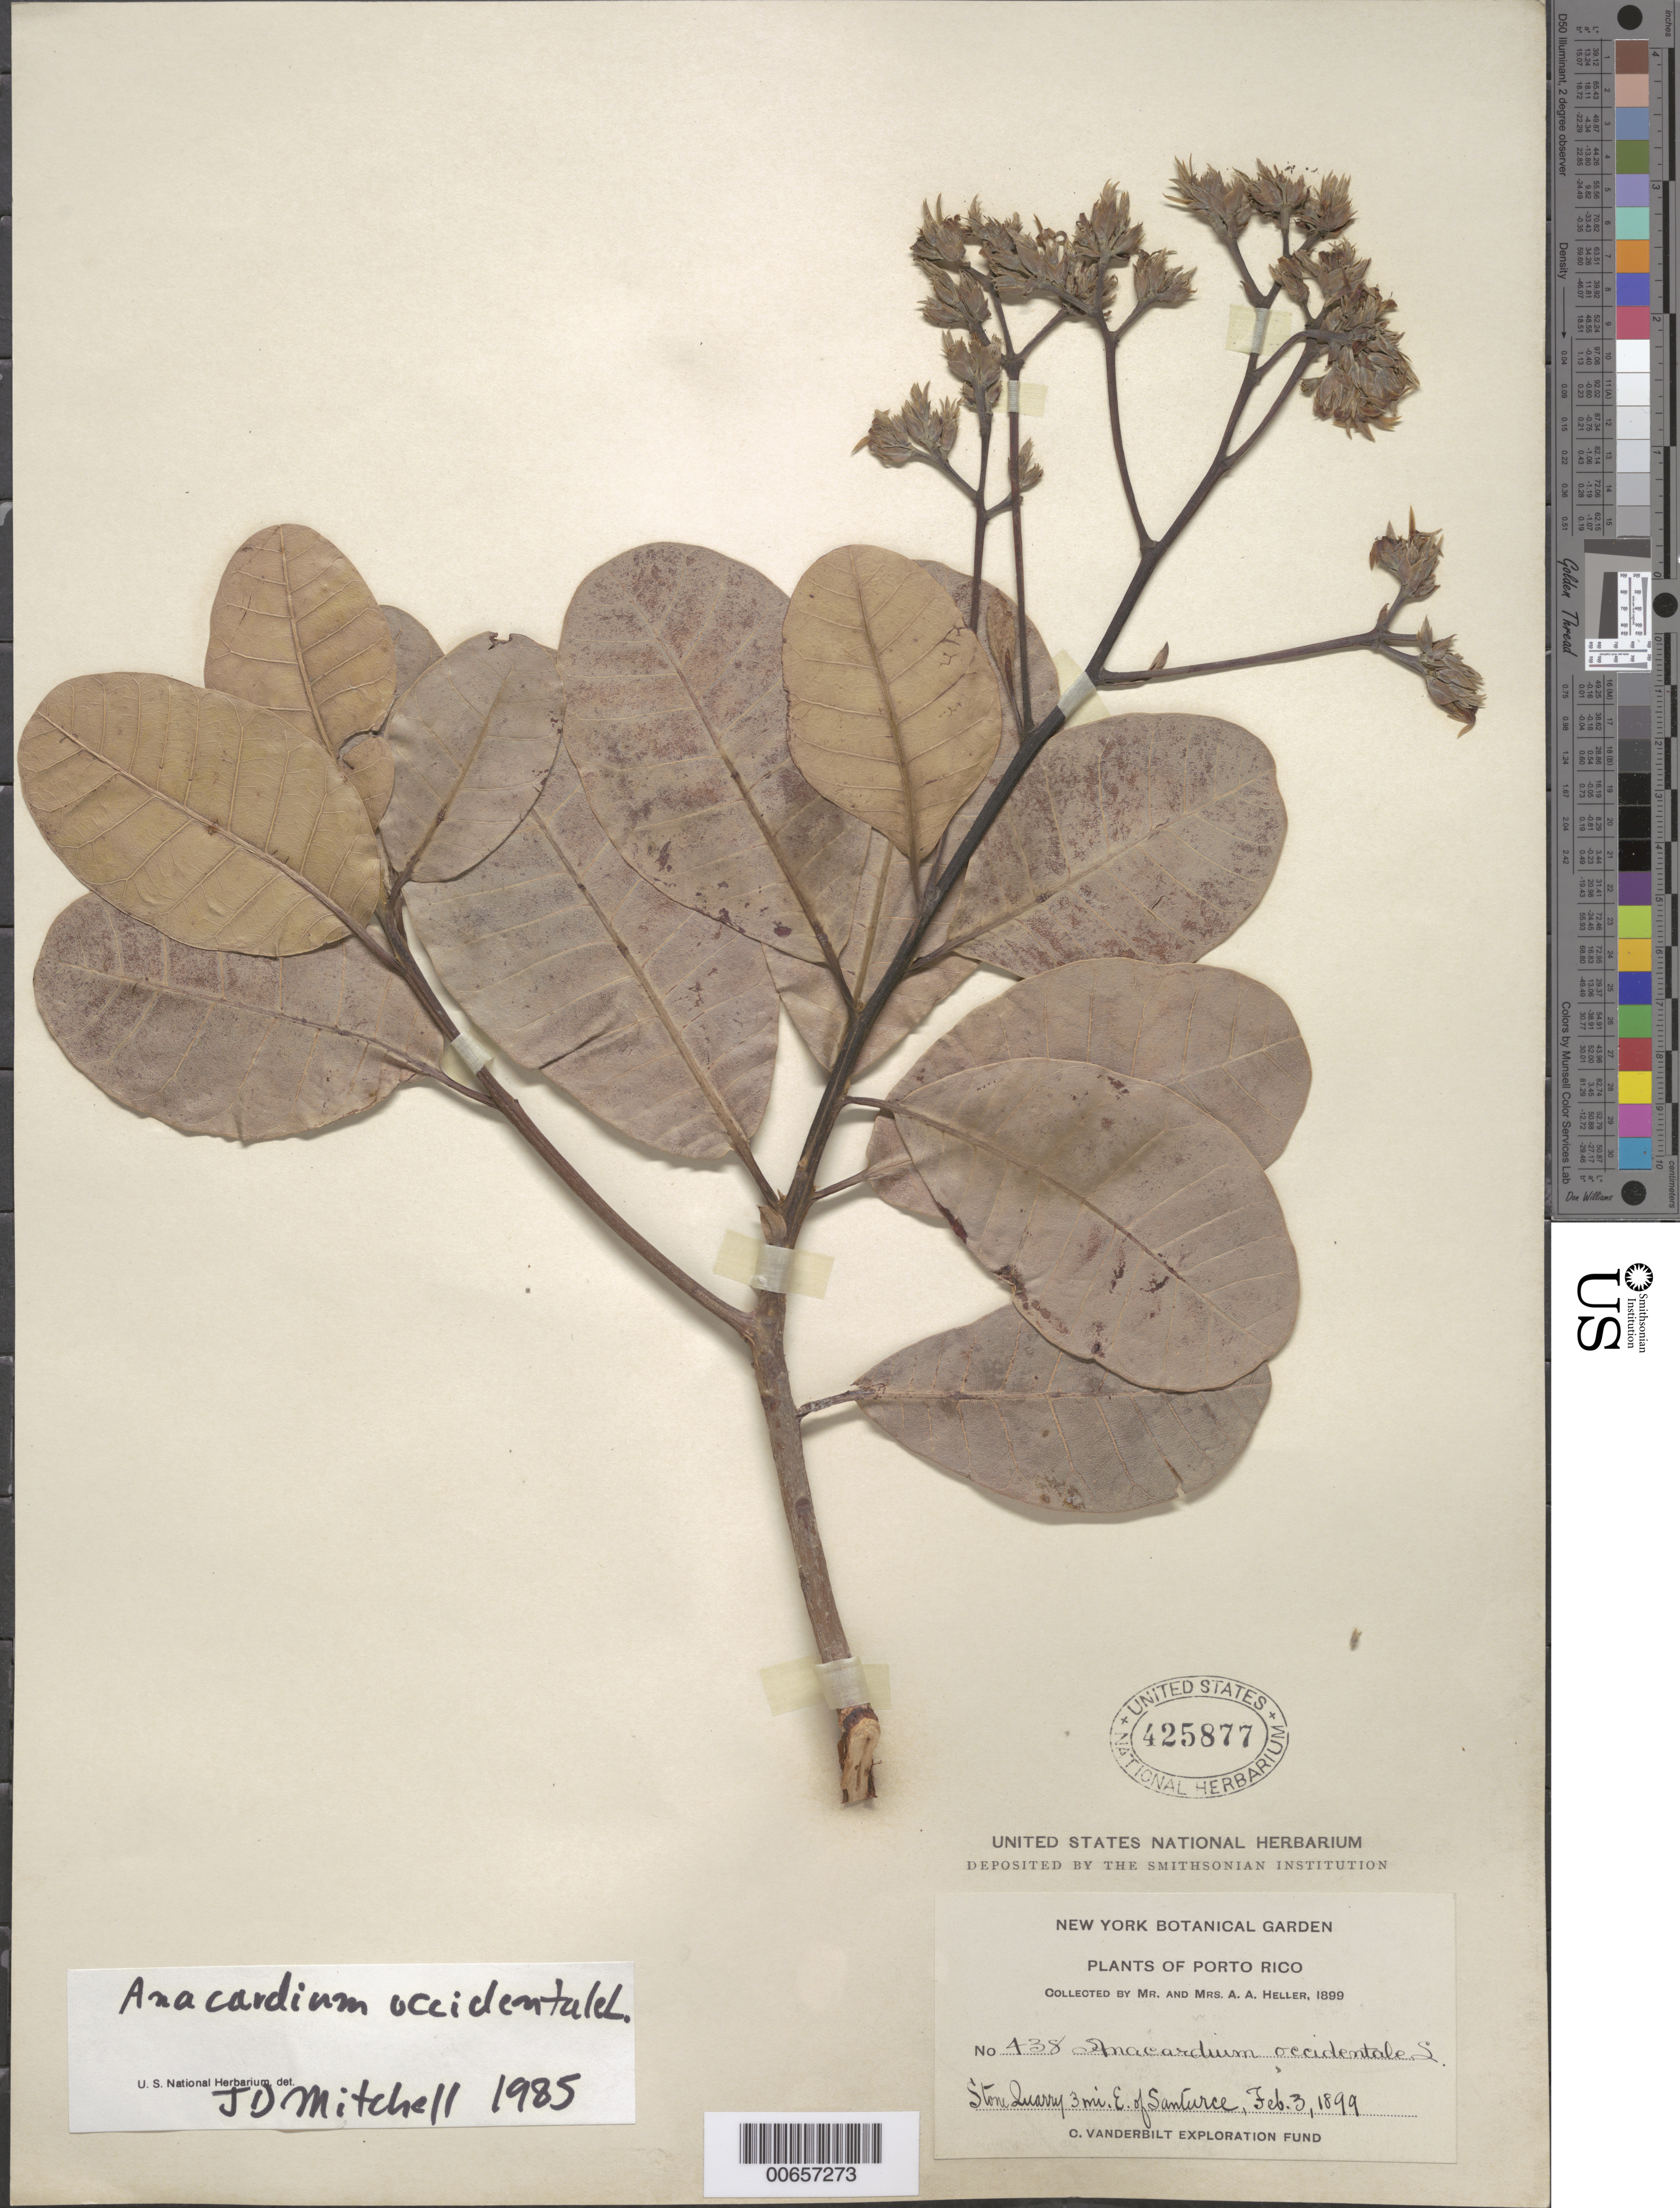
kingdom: Plantae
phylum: Tracheophyta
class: Magnoliopsida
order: Sapindales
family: Anacardiaceae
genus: Anacardium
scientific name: Anacardium occidentale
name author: L.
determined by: Mitchell, John D.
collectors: A. A. Heller & E. G. Heller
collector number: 438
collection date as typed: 03 Feb 1899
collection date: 1899-02-03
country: Puerto Rico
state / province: San Juan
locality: Santurce, 3 mi E of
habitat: Stone quarry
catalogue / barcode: US 425877